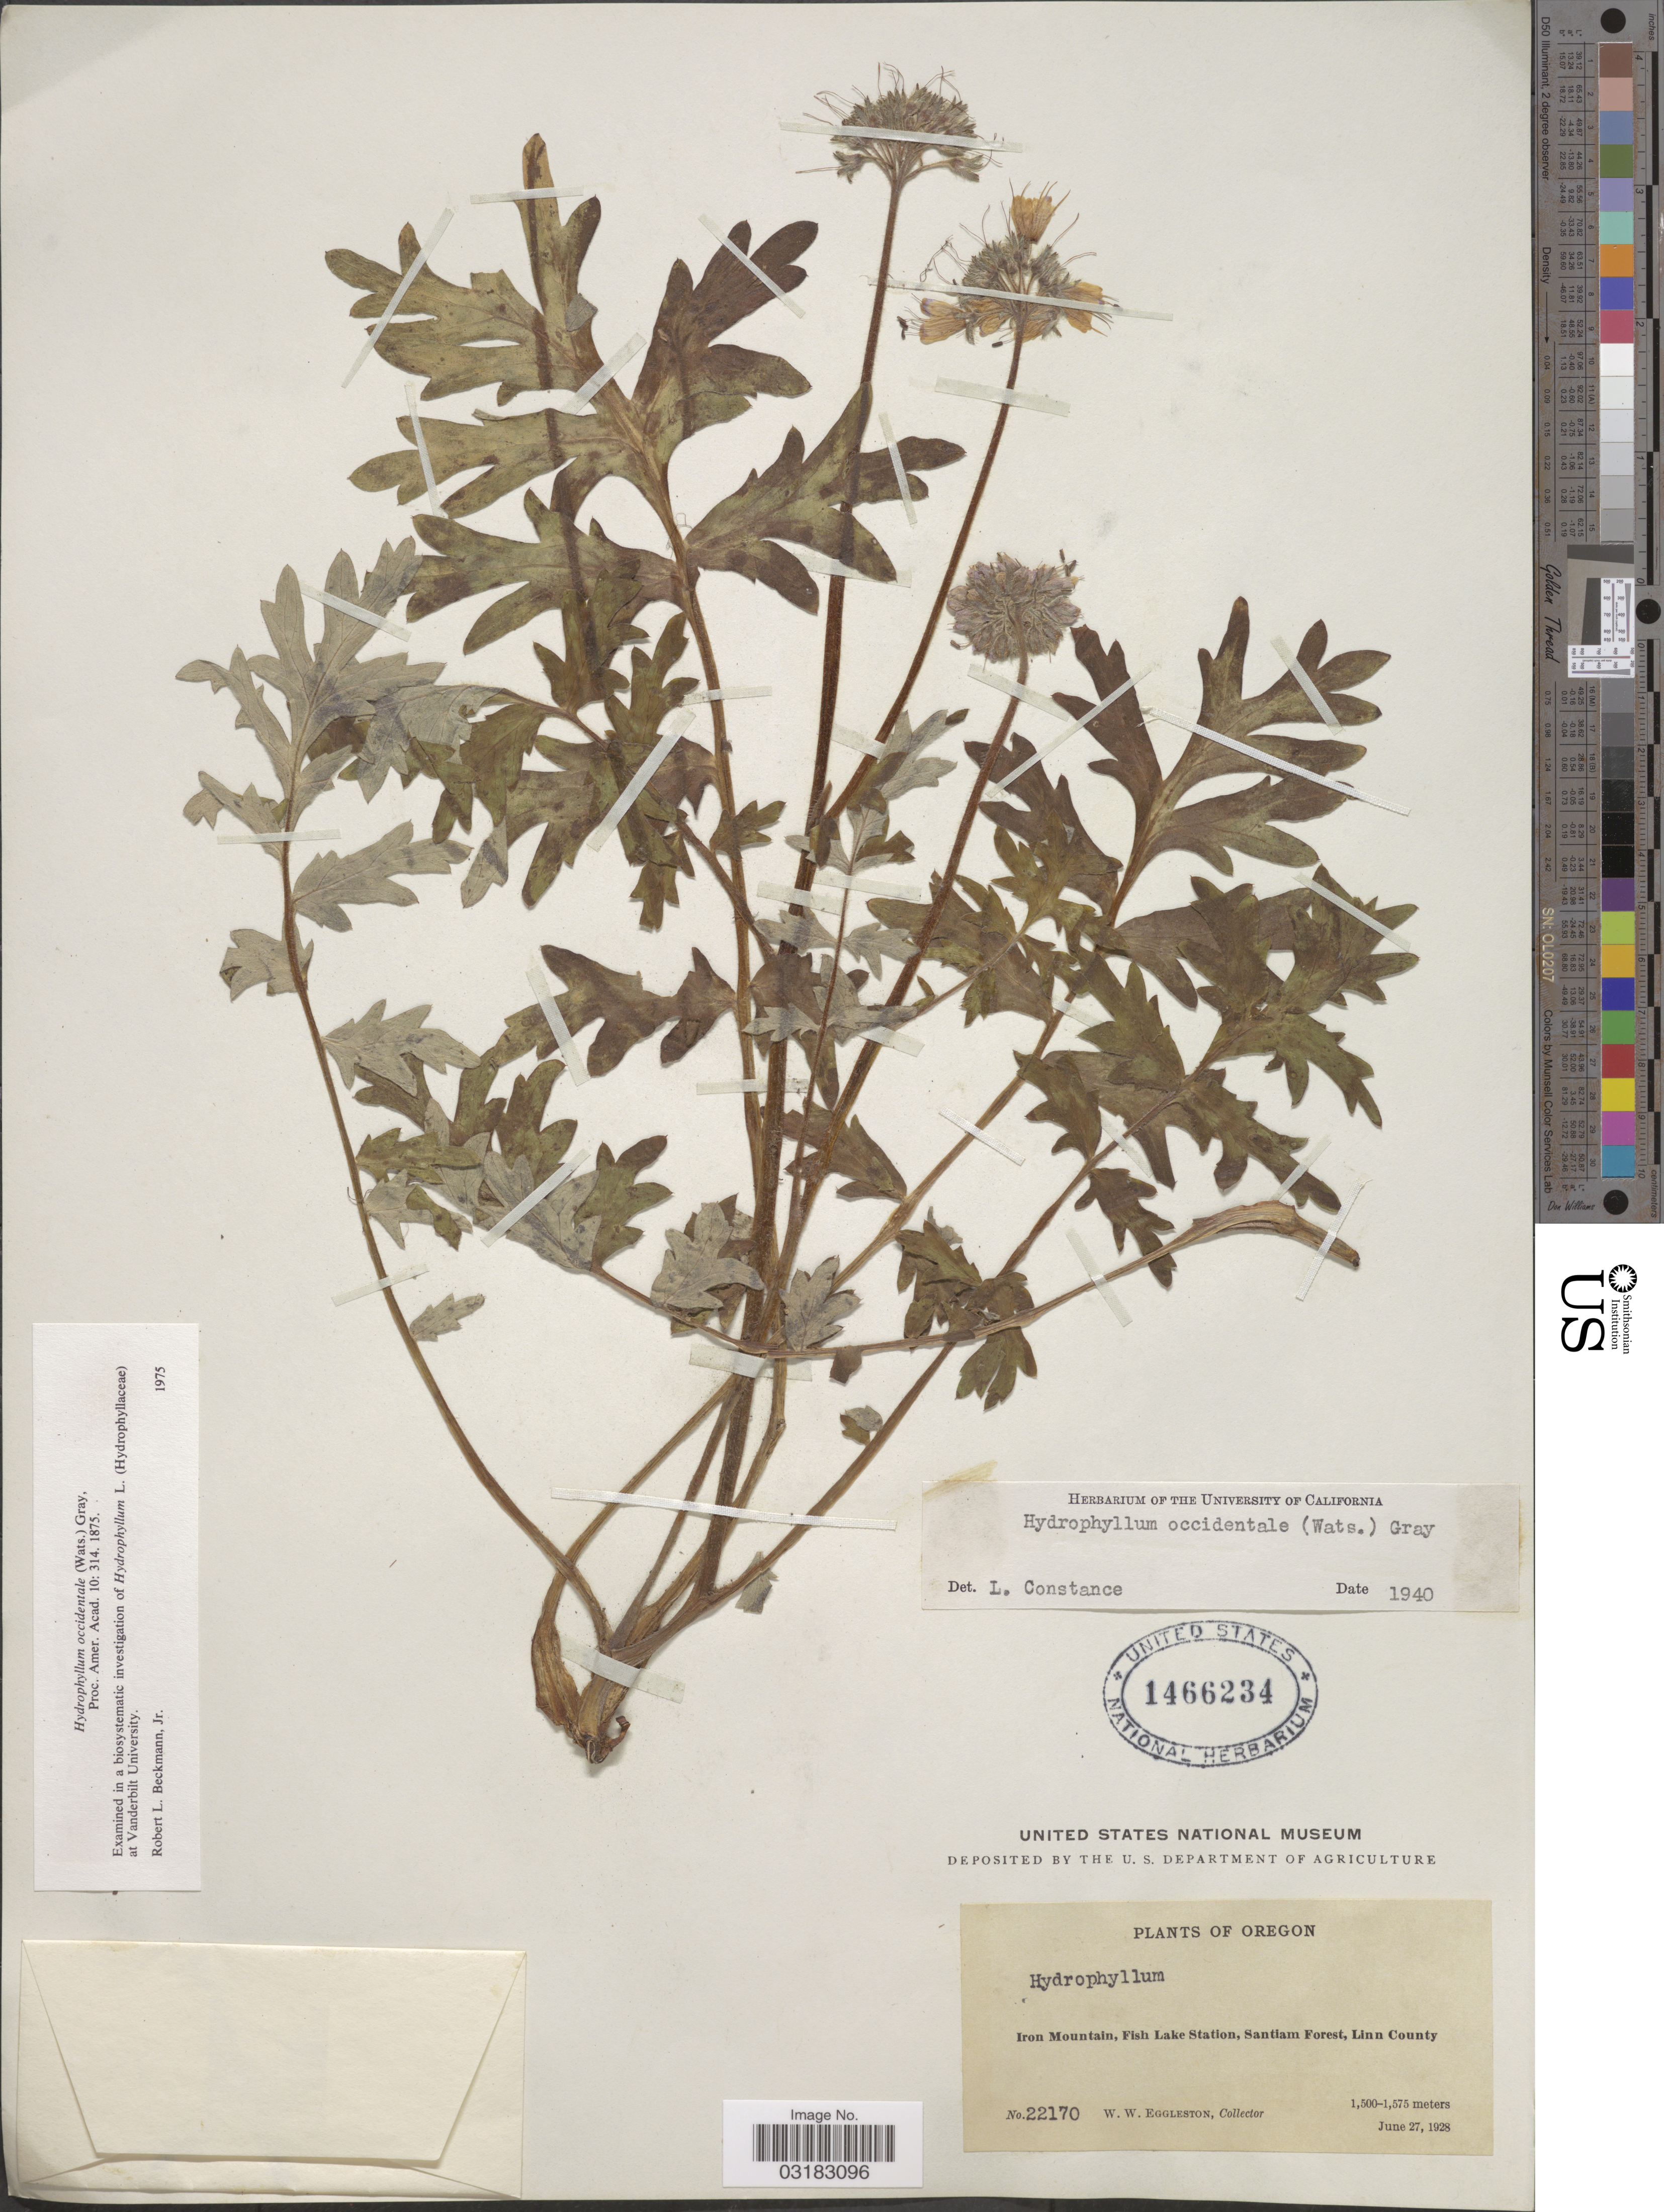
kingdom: Plantae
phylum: Tracheophyta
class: Magnoliopsida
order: Boraginales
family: Hydrophyllaceae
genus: Hydrophyllum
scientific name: Hydrophyllum occidentale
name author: (S. Watson) A. Gray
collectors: W. W. Eggleston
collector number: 22170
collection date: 1928-06-27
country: United States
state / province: Oregon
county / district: Linn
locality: Iron Mountain, Fish Lake Station, Santiam Forest, Linn County.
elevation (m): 1500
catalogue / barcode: US 1466234